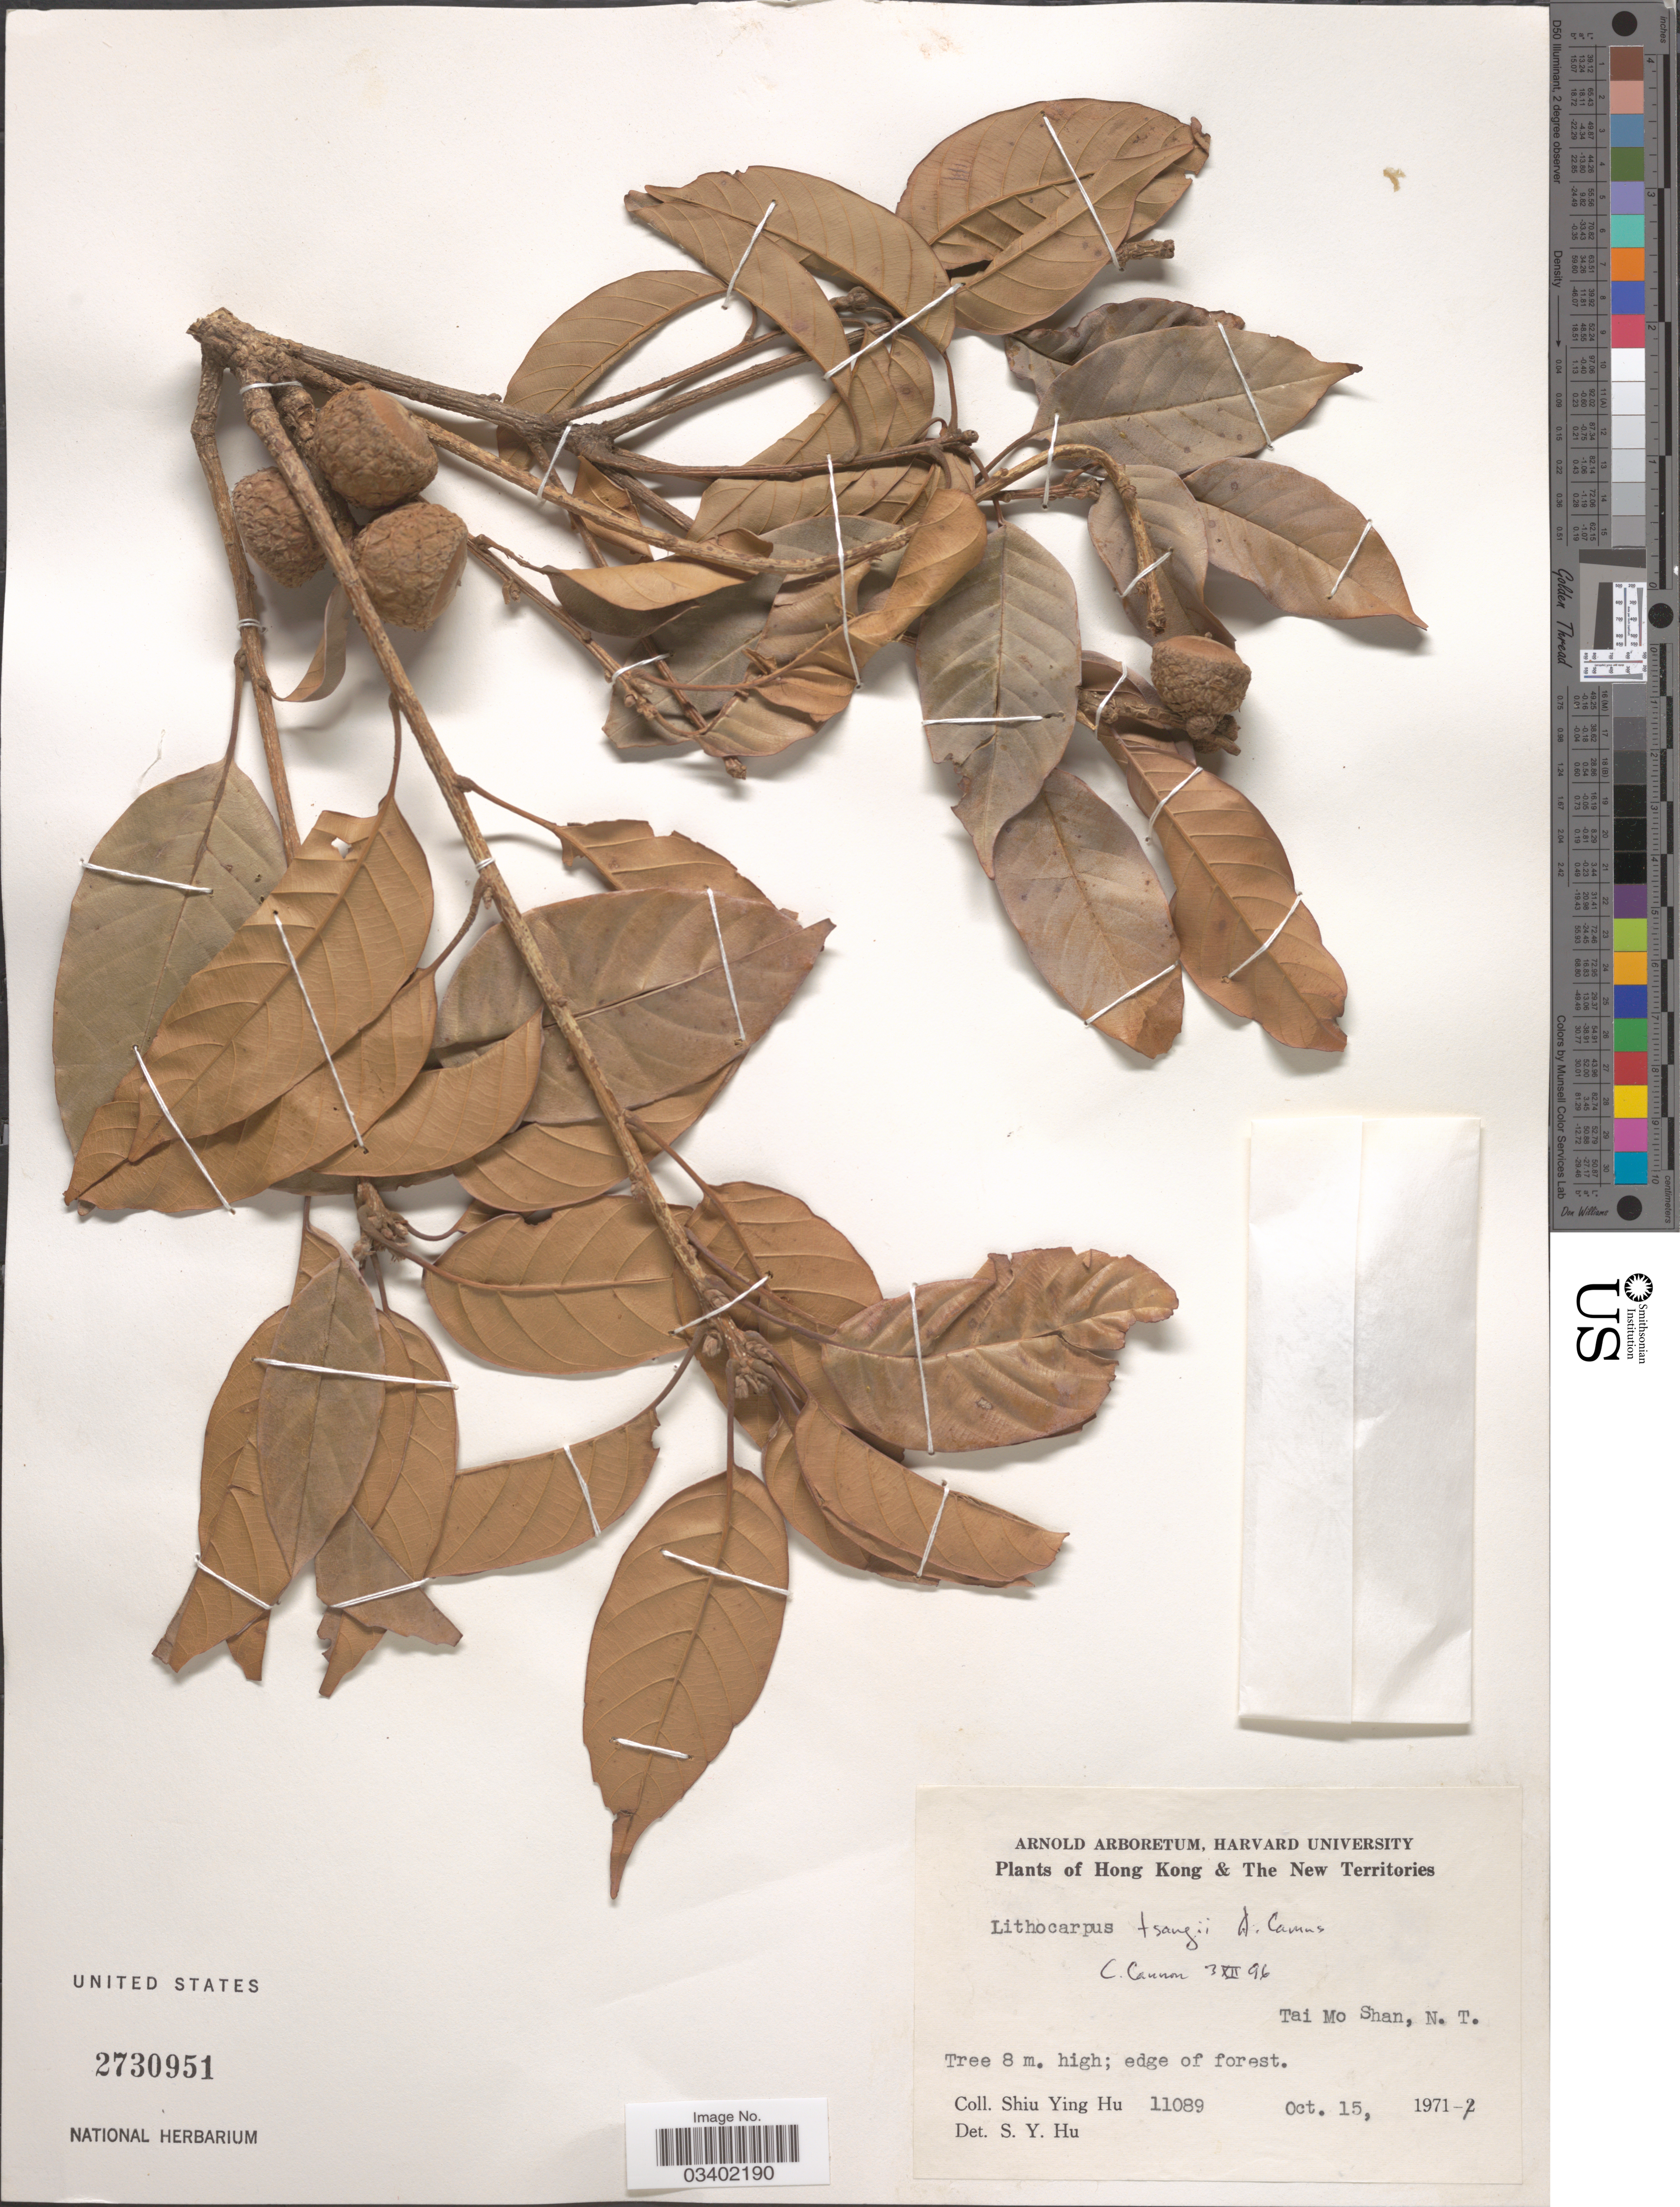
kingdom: Plantae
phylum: Tracheophyta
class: Magnoliopsida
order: Fagales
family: Fagaceae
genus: Lithocarpus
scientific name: Lithocarpus tsangii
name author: A. Camus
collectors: S. Y. Hu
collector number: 11089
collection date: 1971-10-15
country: China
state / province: Hong Kong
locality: Hong Kong & The New Territories. Tai Mo Shan, N. T.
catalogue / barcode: US 2730951